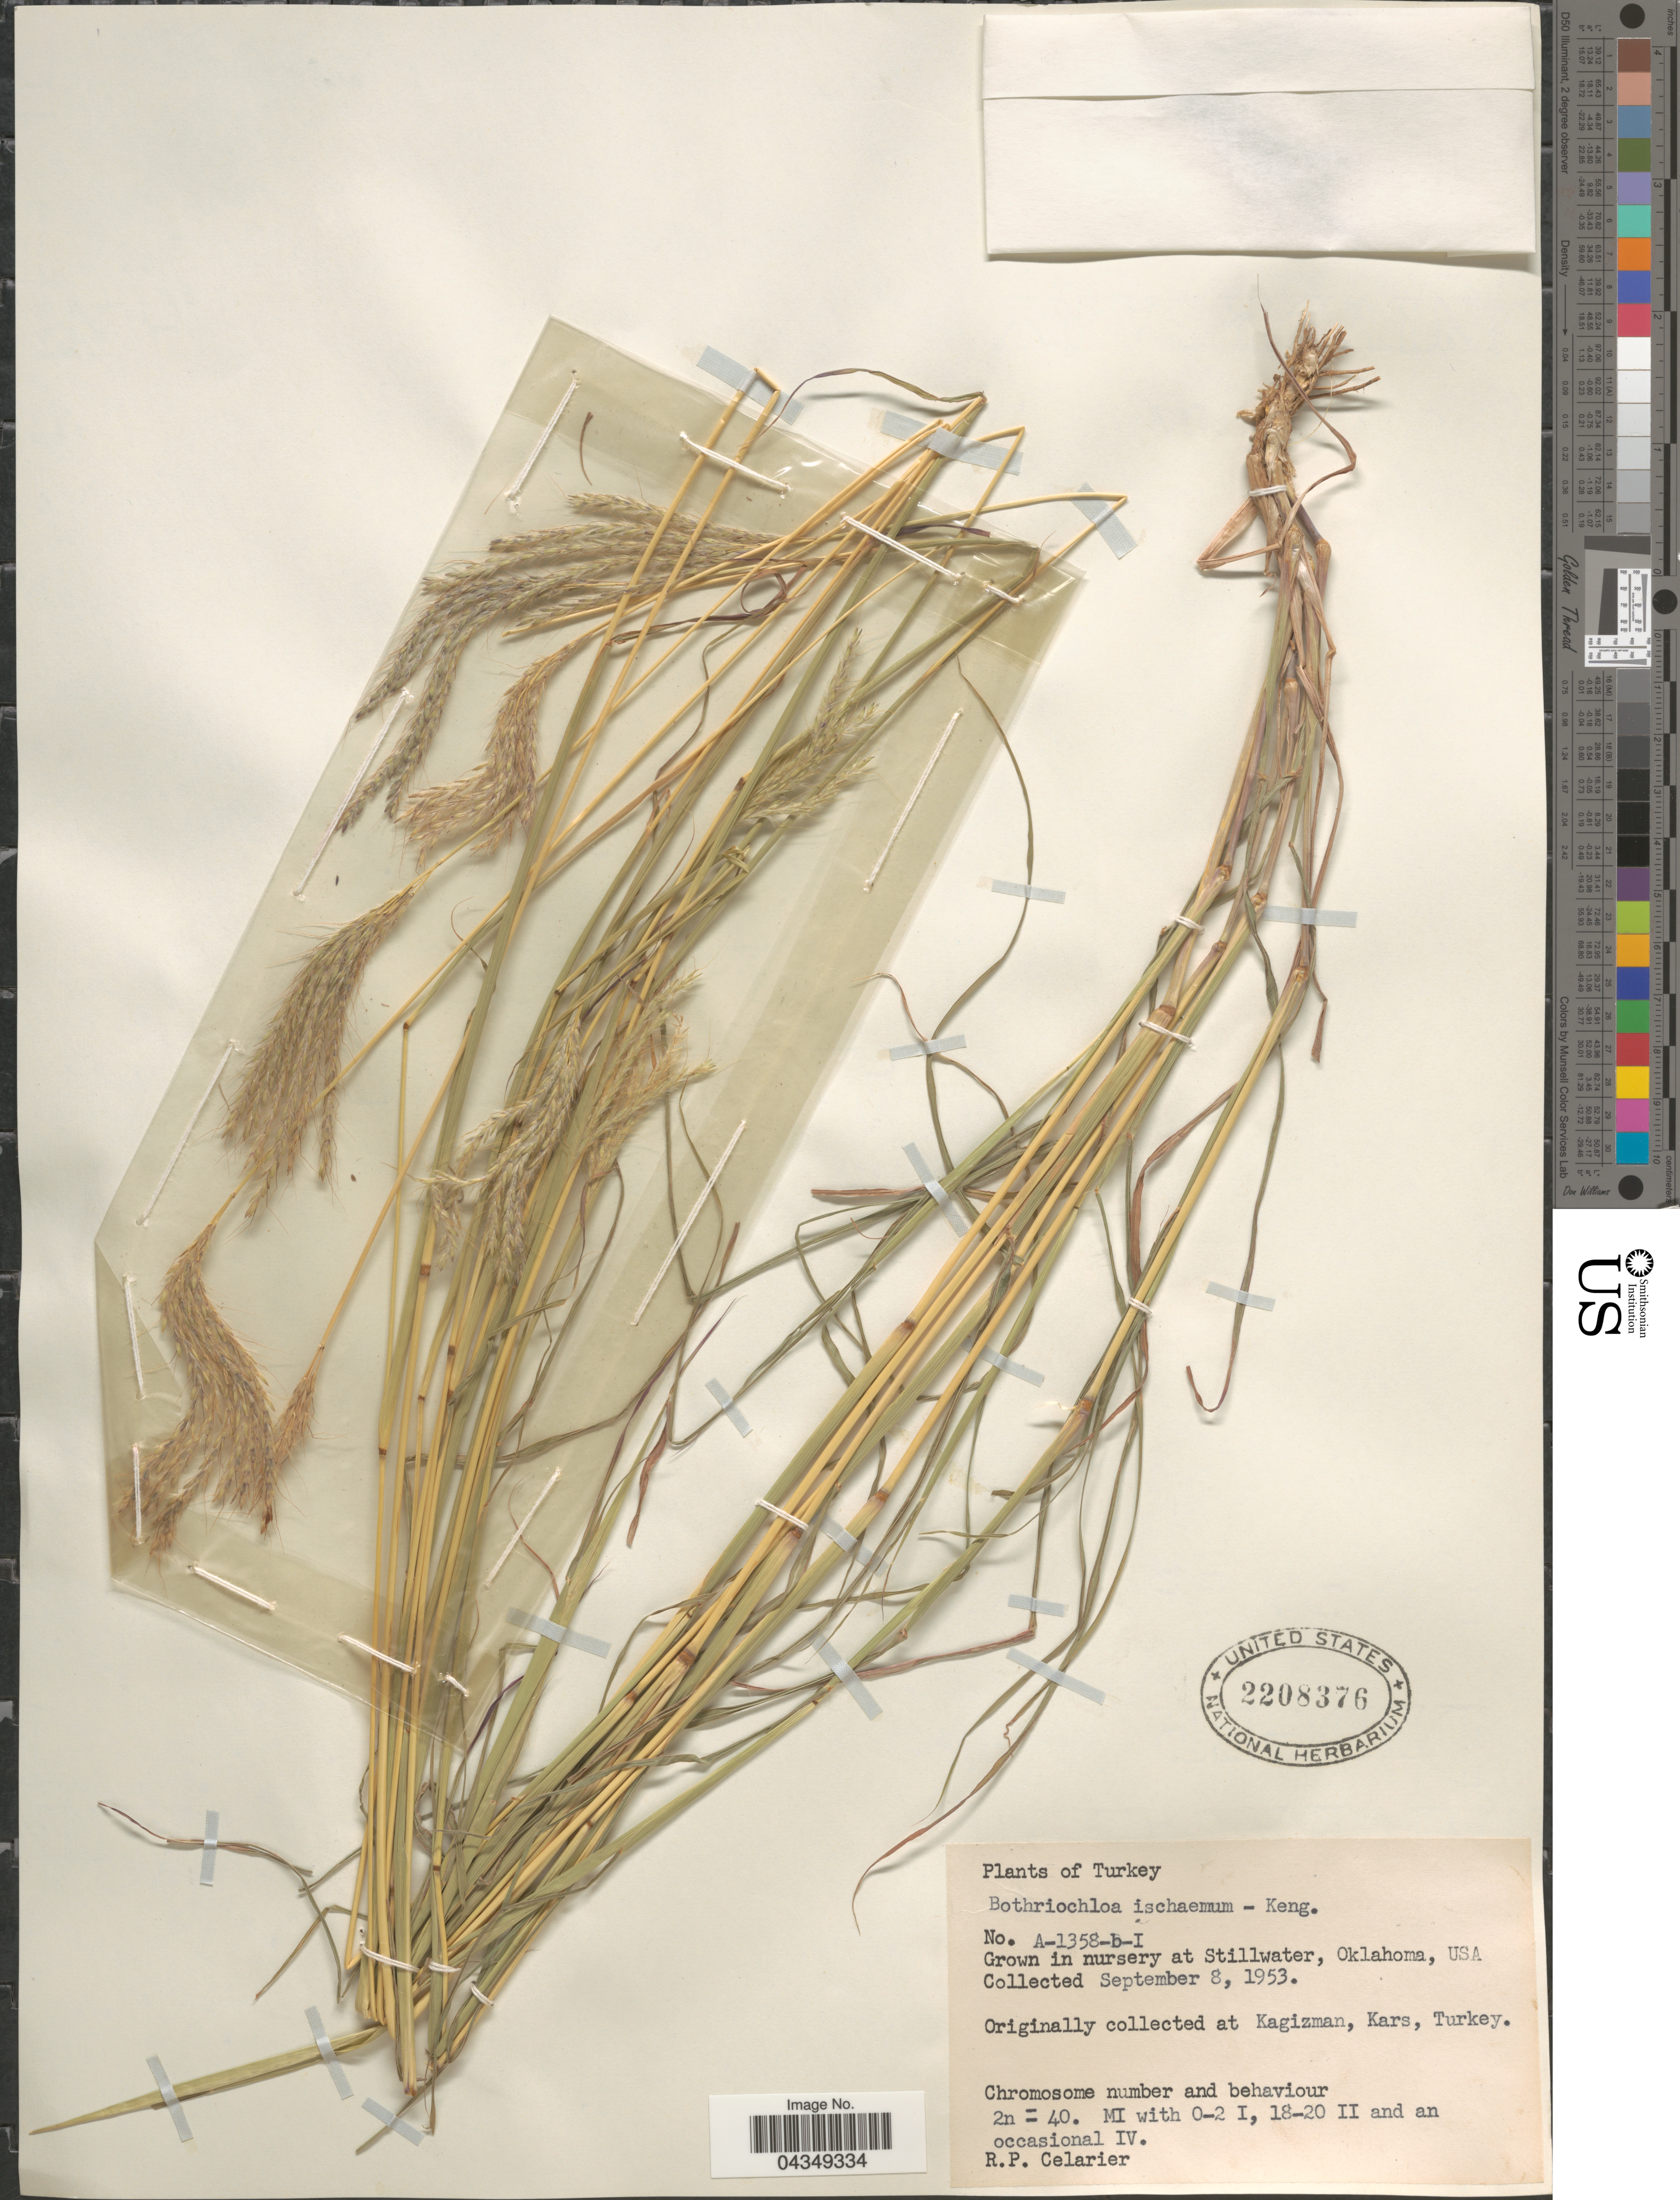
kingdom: Plantae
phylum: Tracheophyta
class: Liliopsida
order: Poales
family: Poaceae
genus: Bothriochloa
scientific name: Bothriochloa ischaemum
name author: (L.) Keng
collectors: R. Celarier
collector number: A-1358-b-I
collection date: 1953-09-08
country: United States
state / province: Oklahoma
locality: Grown in nursery at Stillwater.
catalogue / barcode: US 2208376